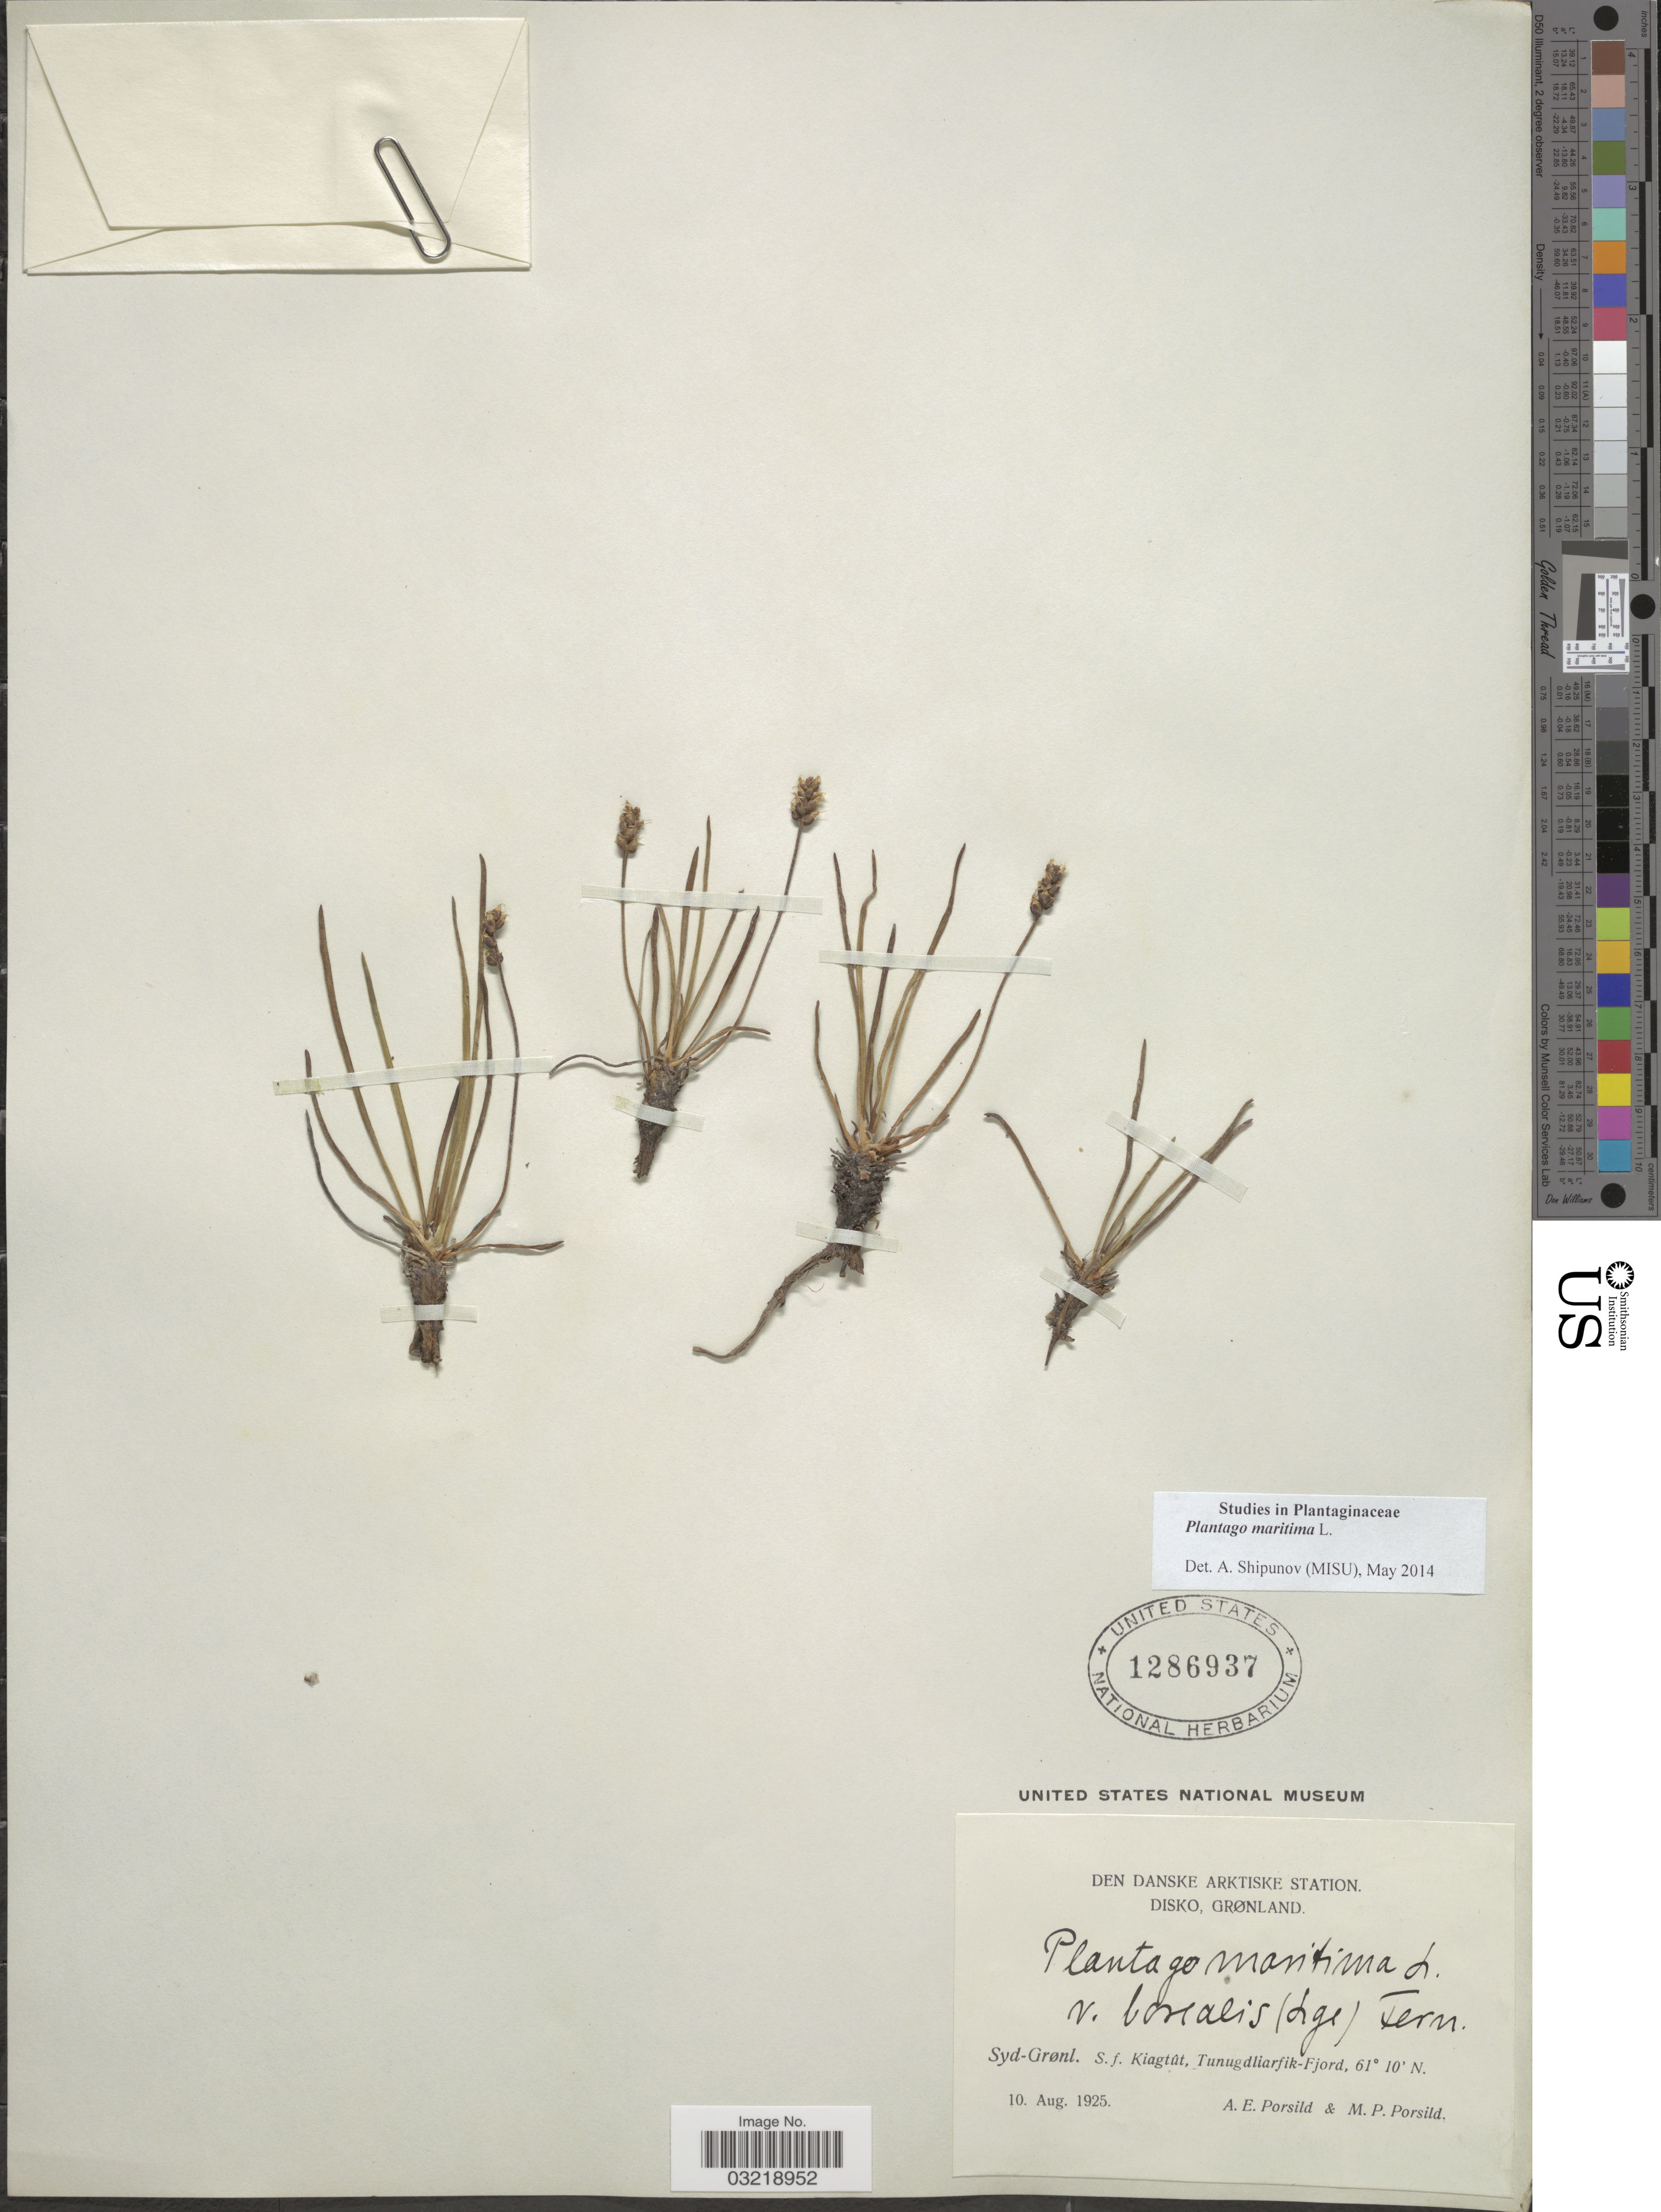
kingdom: Plantae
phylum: Tracheophyta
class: Magnoliopsida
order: Lamiales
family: Plantaginaceae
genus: Plantago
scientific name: Plantago maritima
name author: L.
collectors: A. E. Porsild & M. P. Porsild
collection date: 1925-08-10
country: Greenland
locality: Den Danske Arktiske Station. Disko, Grønland. S. f. Kiagtût, Tunugdliarfik-Fjord.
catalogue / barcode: US 1286937